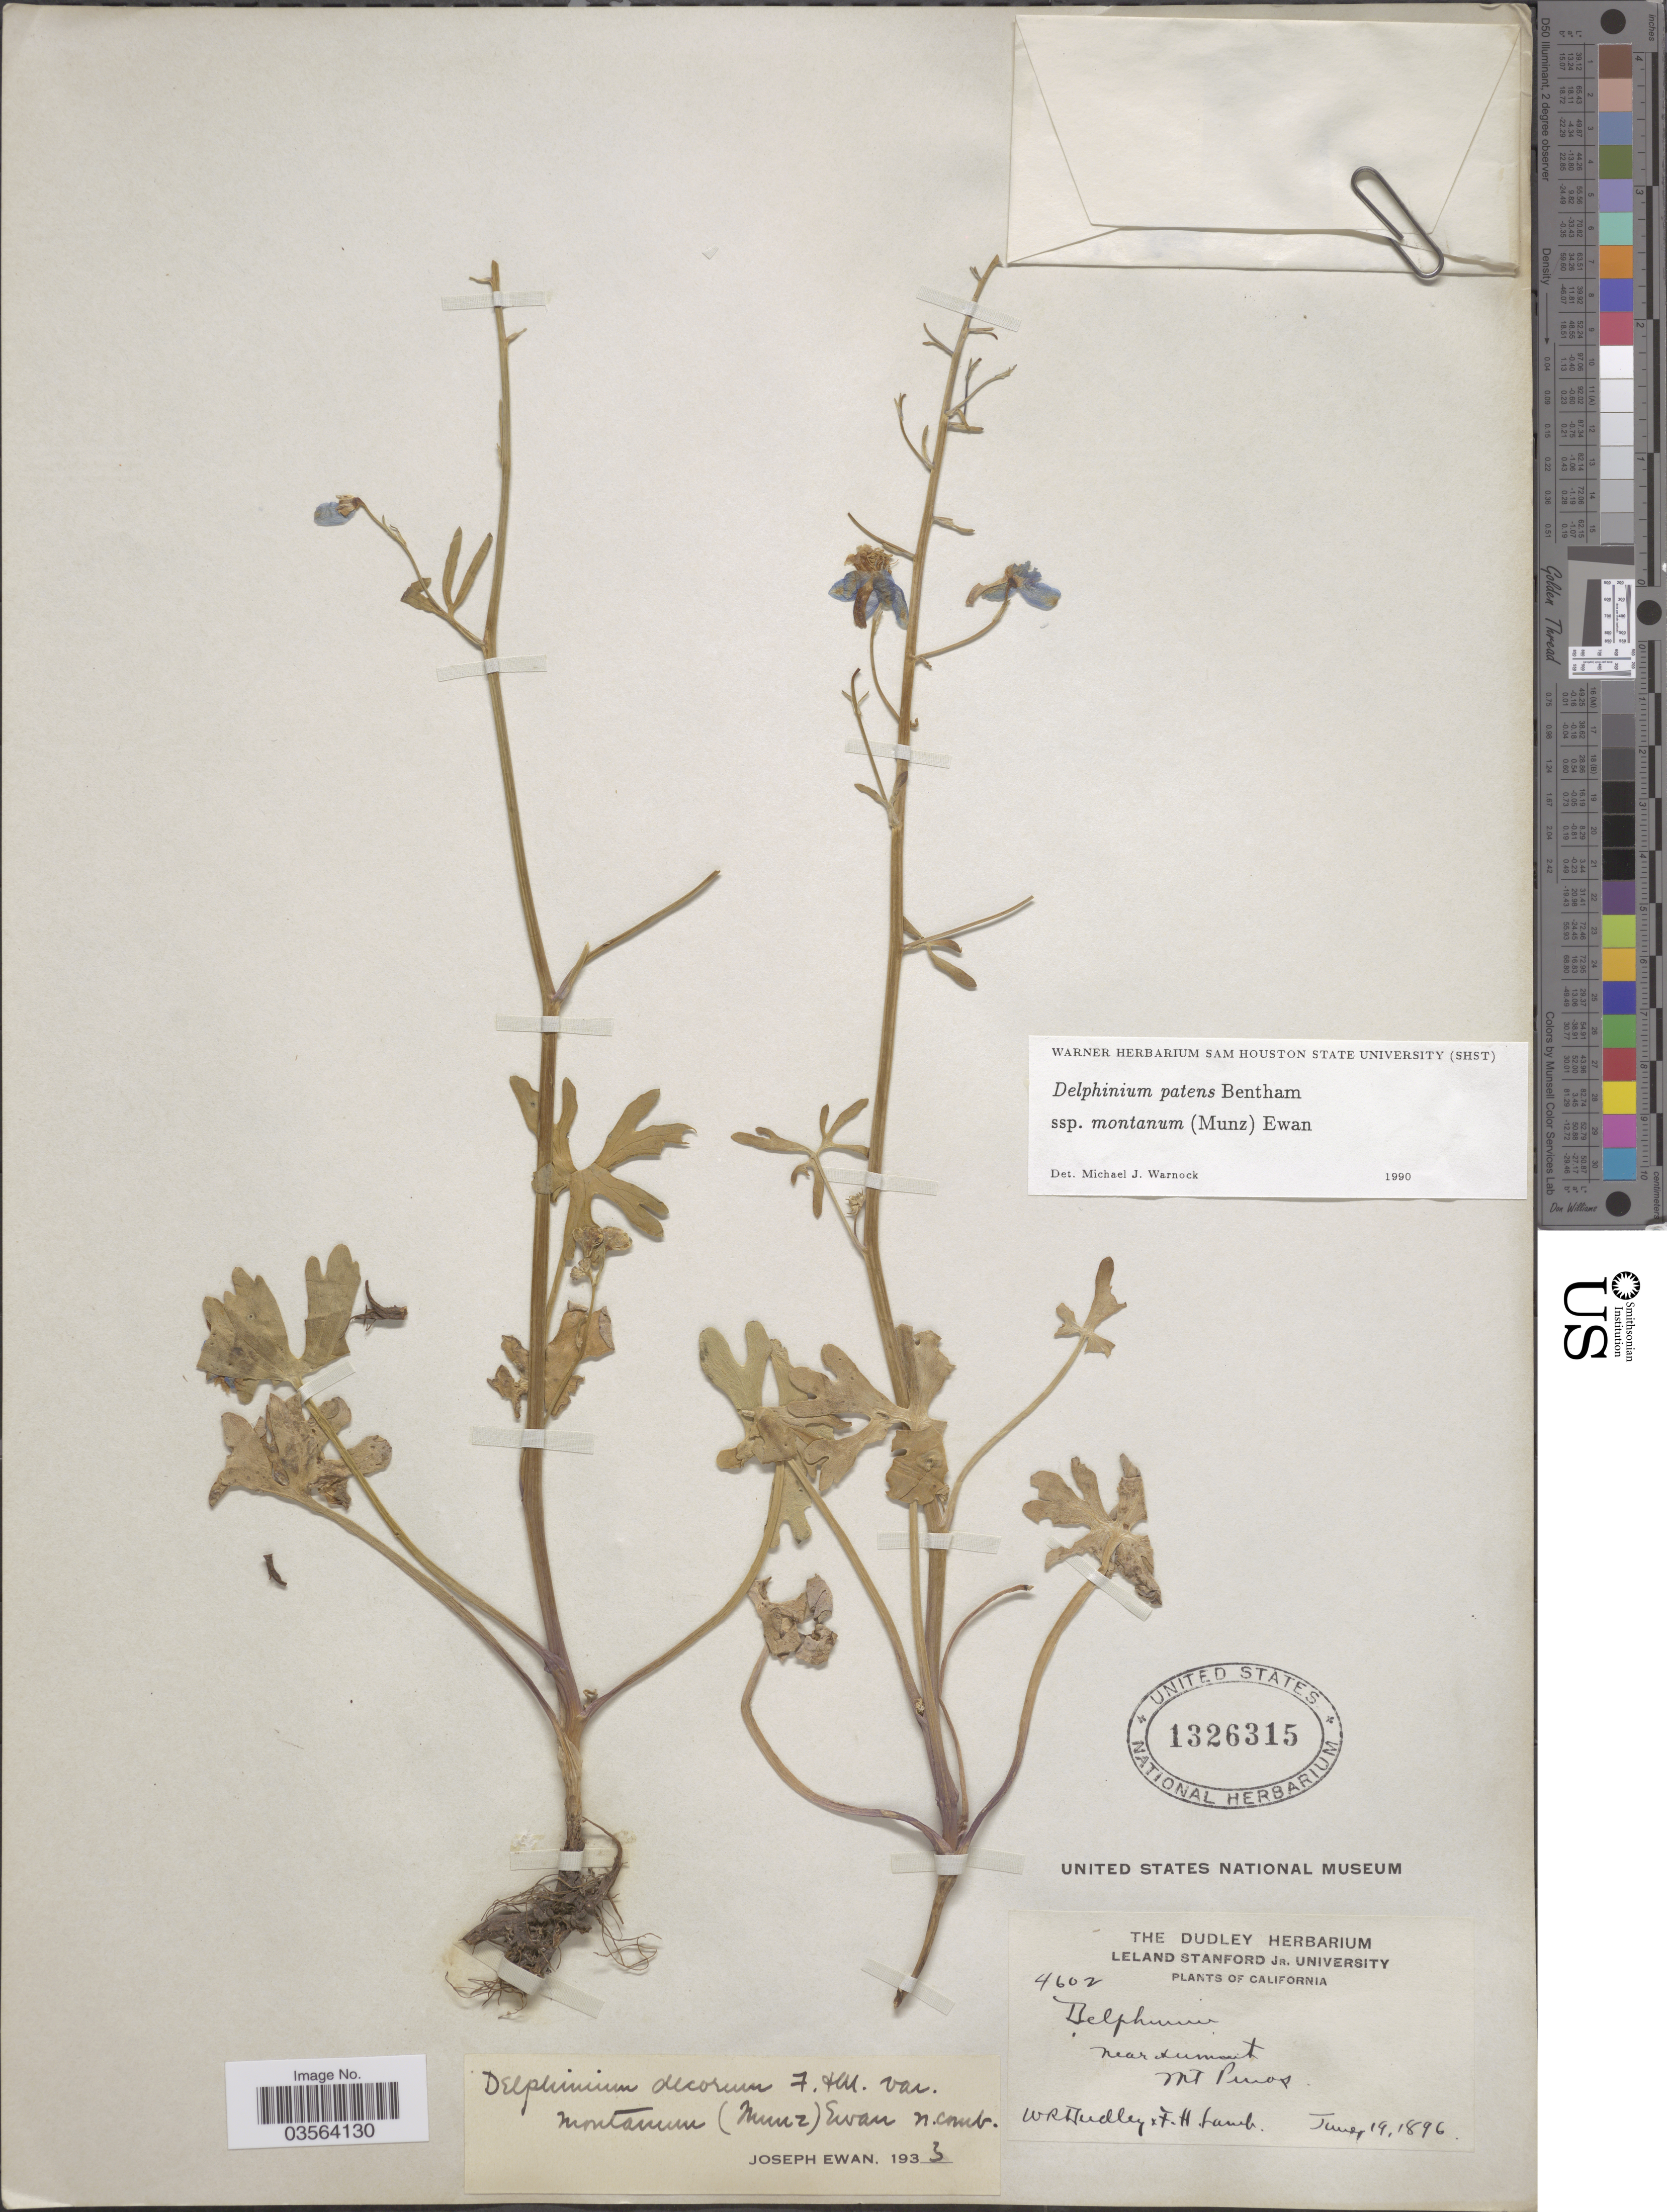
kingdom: Plantae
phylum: Tracheophyta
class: Magnoliopsida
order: Ranunculales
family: Ranunculaceae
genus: Delphinium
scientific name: Delphinium patens subsp. montanum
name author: (Munz) Ewan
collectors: W. Dudley & F. H. Lamb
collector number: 4602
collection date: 1896-06-19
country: United States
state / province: California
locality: Near summit, Mt. Pinos.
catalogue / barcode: US 1326315